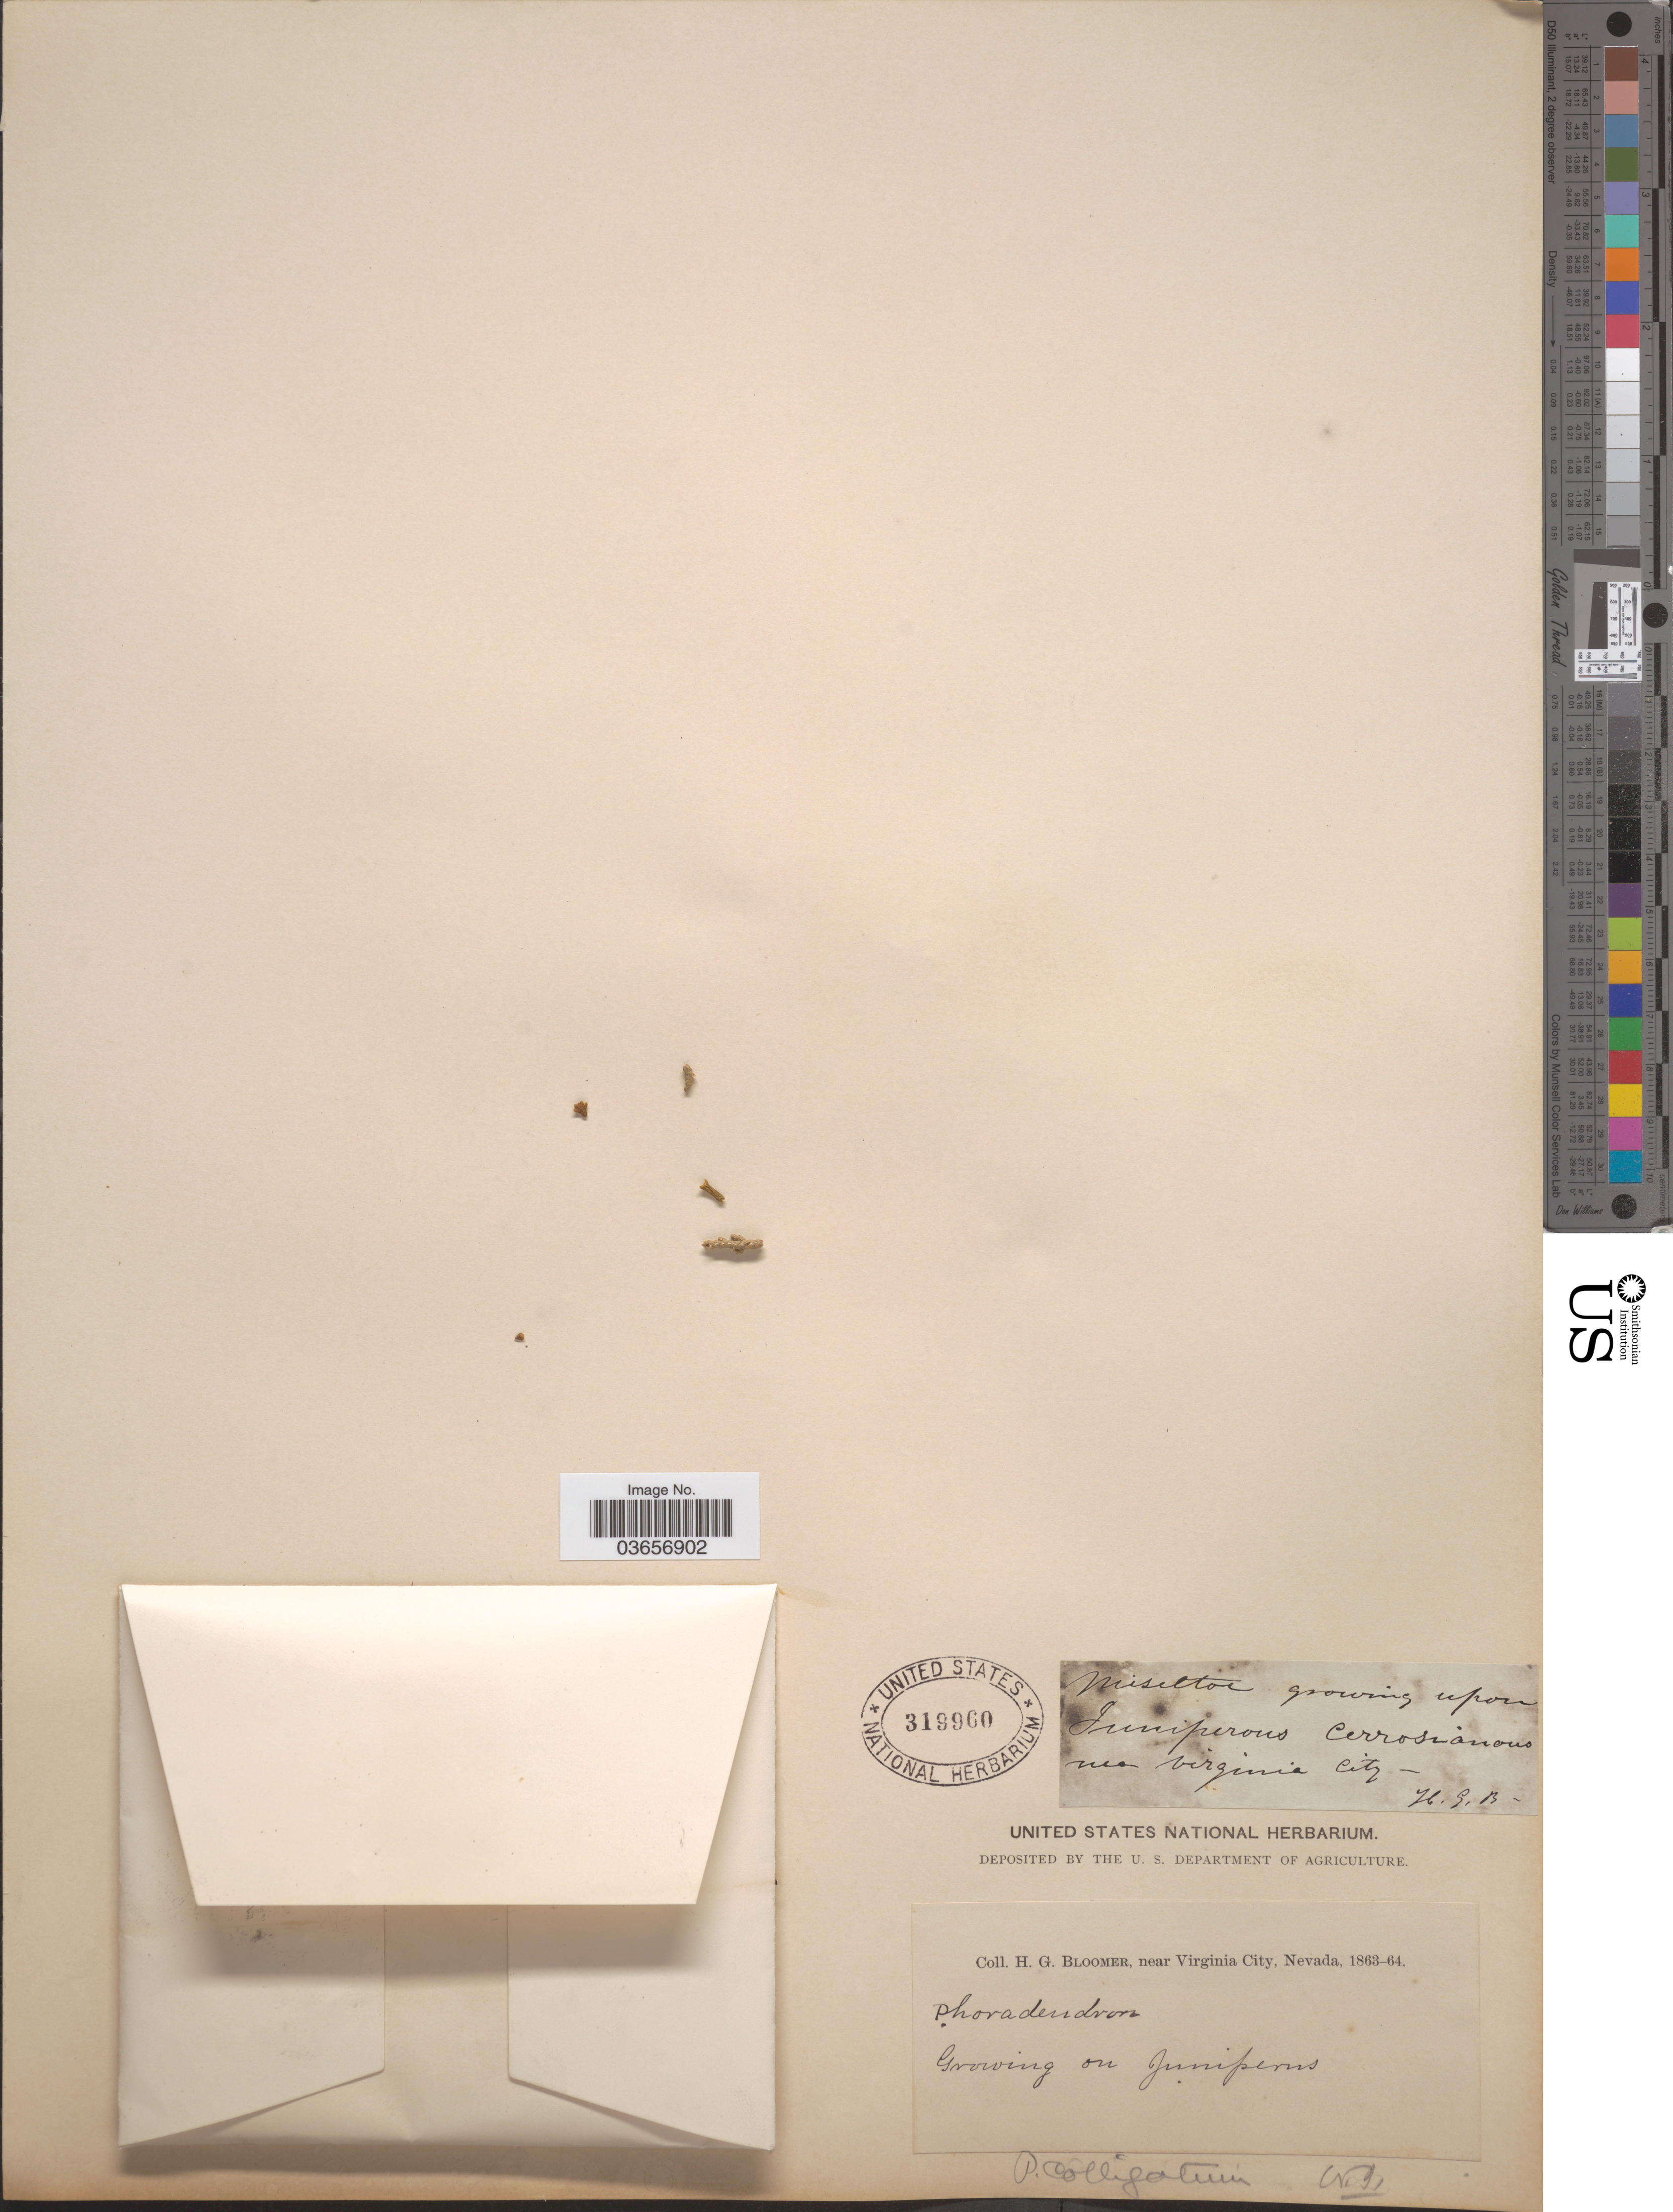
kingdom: Plantae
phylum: Tracheophyta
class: Magnoliopsida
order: Santalales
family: Viscaceae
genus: Phoradendron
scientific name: Phoradendron juniperinum var. ligatum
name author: (Trel.) Fosberg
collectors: H. Bloomer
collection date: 1863/1864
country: United States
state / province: Nevada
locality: Near Virginia City.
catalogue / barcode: US 319960